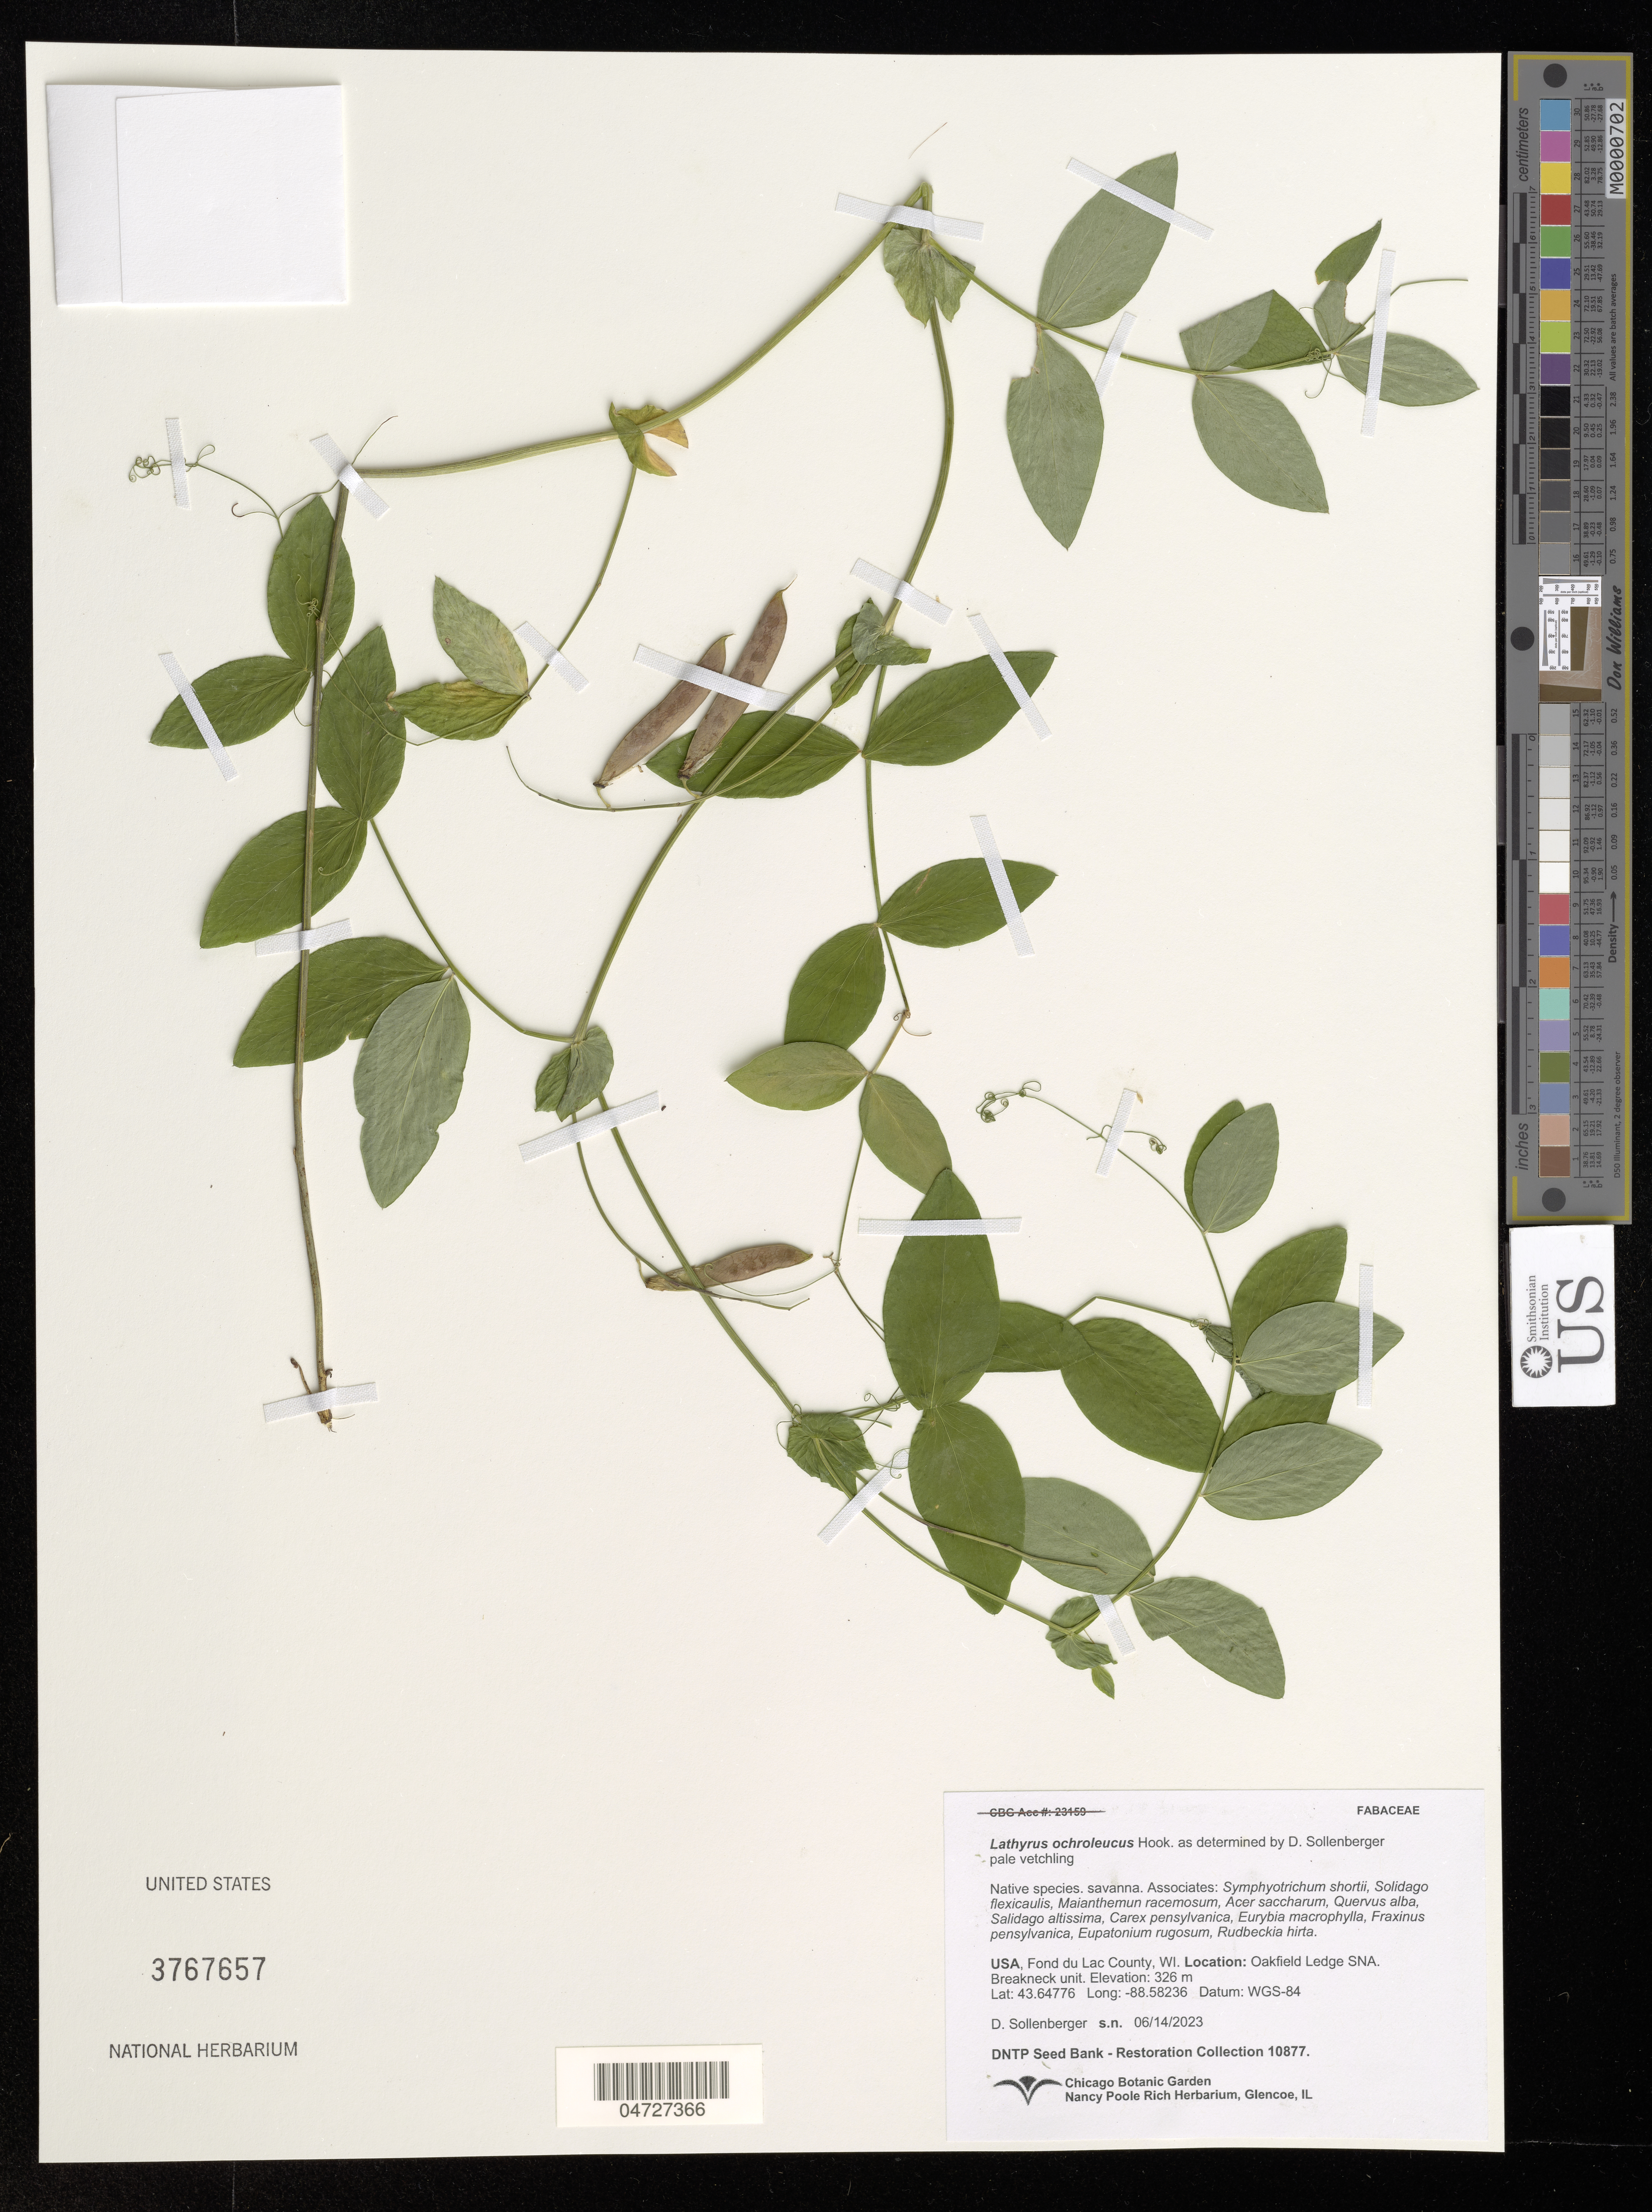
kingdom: Plantae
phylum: Tracheophyta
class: Magnoliopsida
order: Fabales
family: Fabaceae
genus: Lathyrus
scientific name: Lathyrus ochroleucus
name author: Hook.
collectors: D. Sollenberger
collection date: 2023-06-14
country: United States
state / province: Wisconsin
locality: Fond du Lac County. Oakfield Ledge SNA. Breakneck unit.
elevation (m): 326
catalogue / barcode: US 3767657